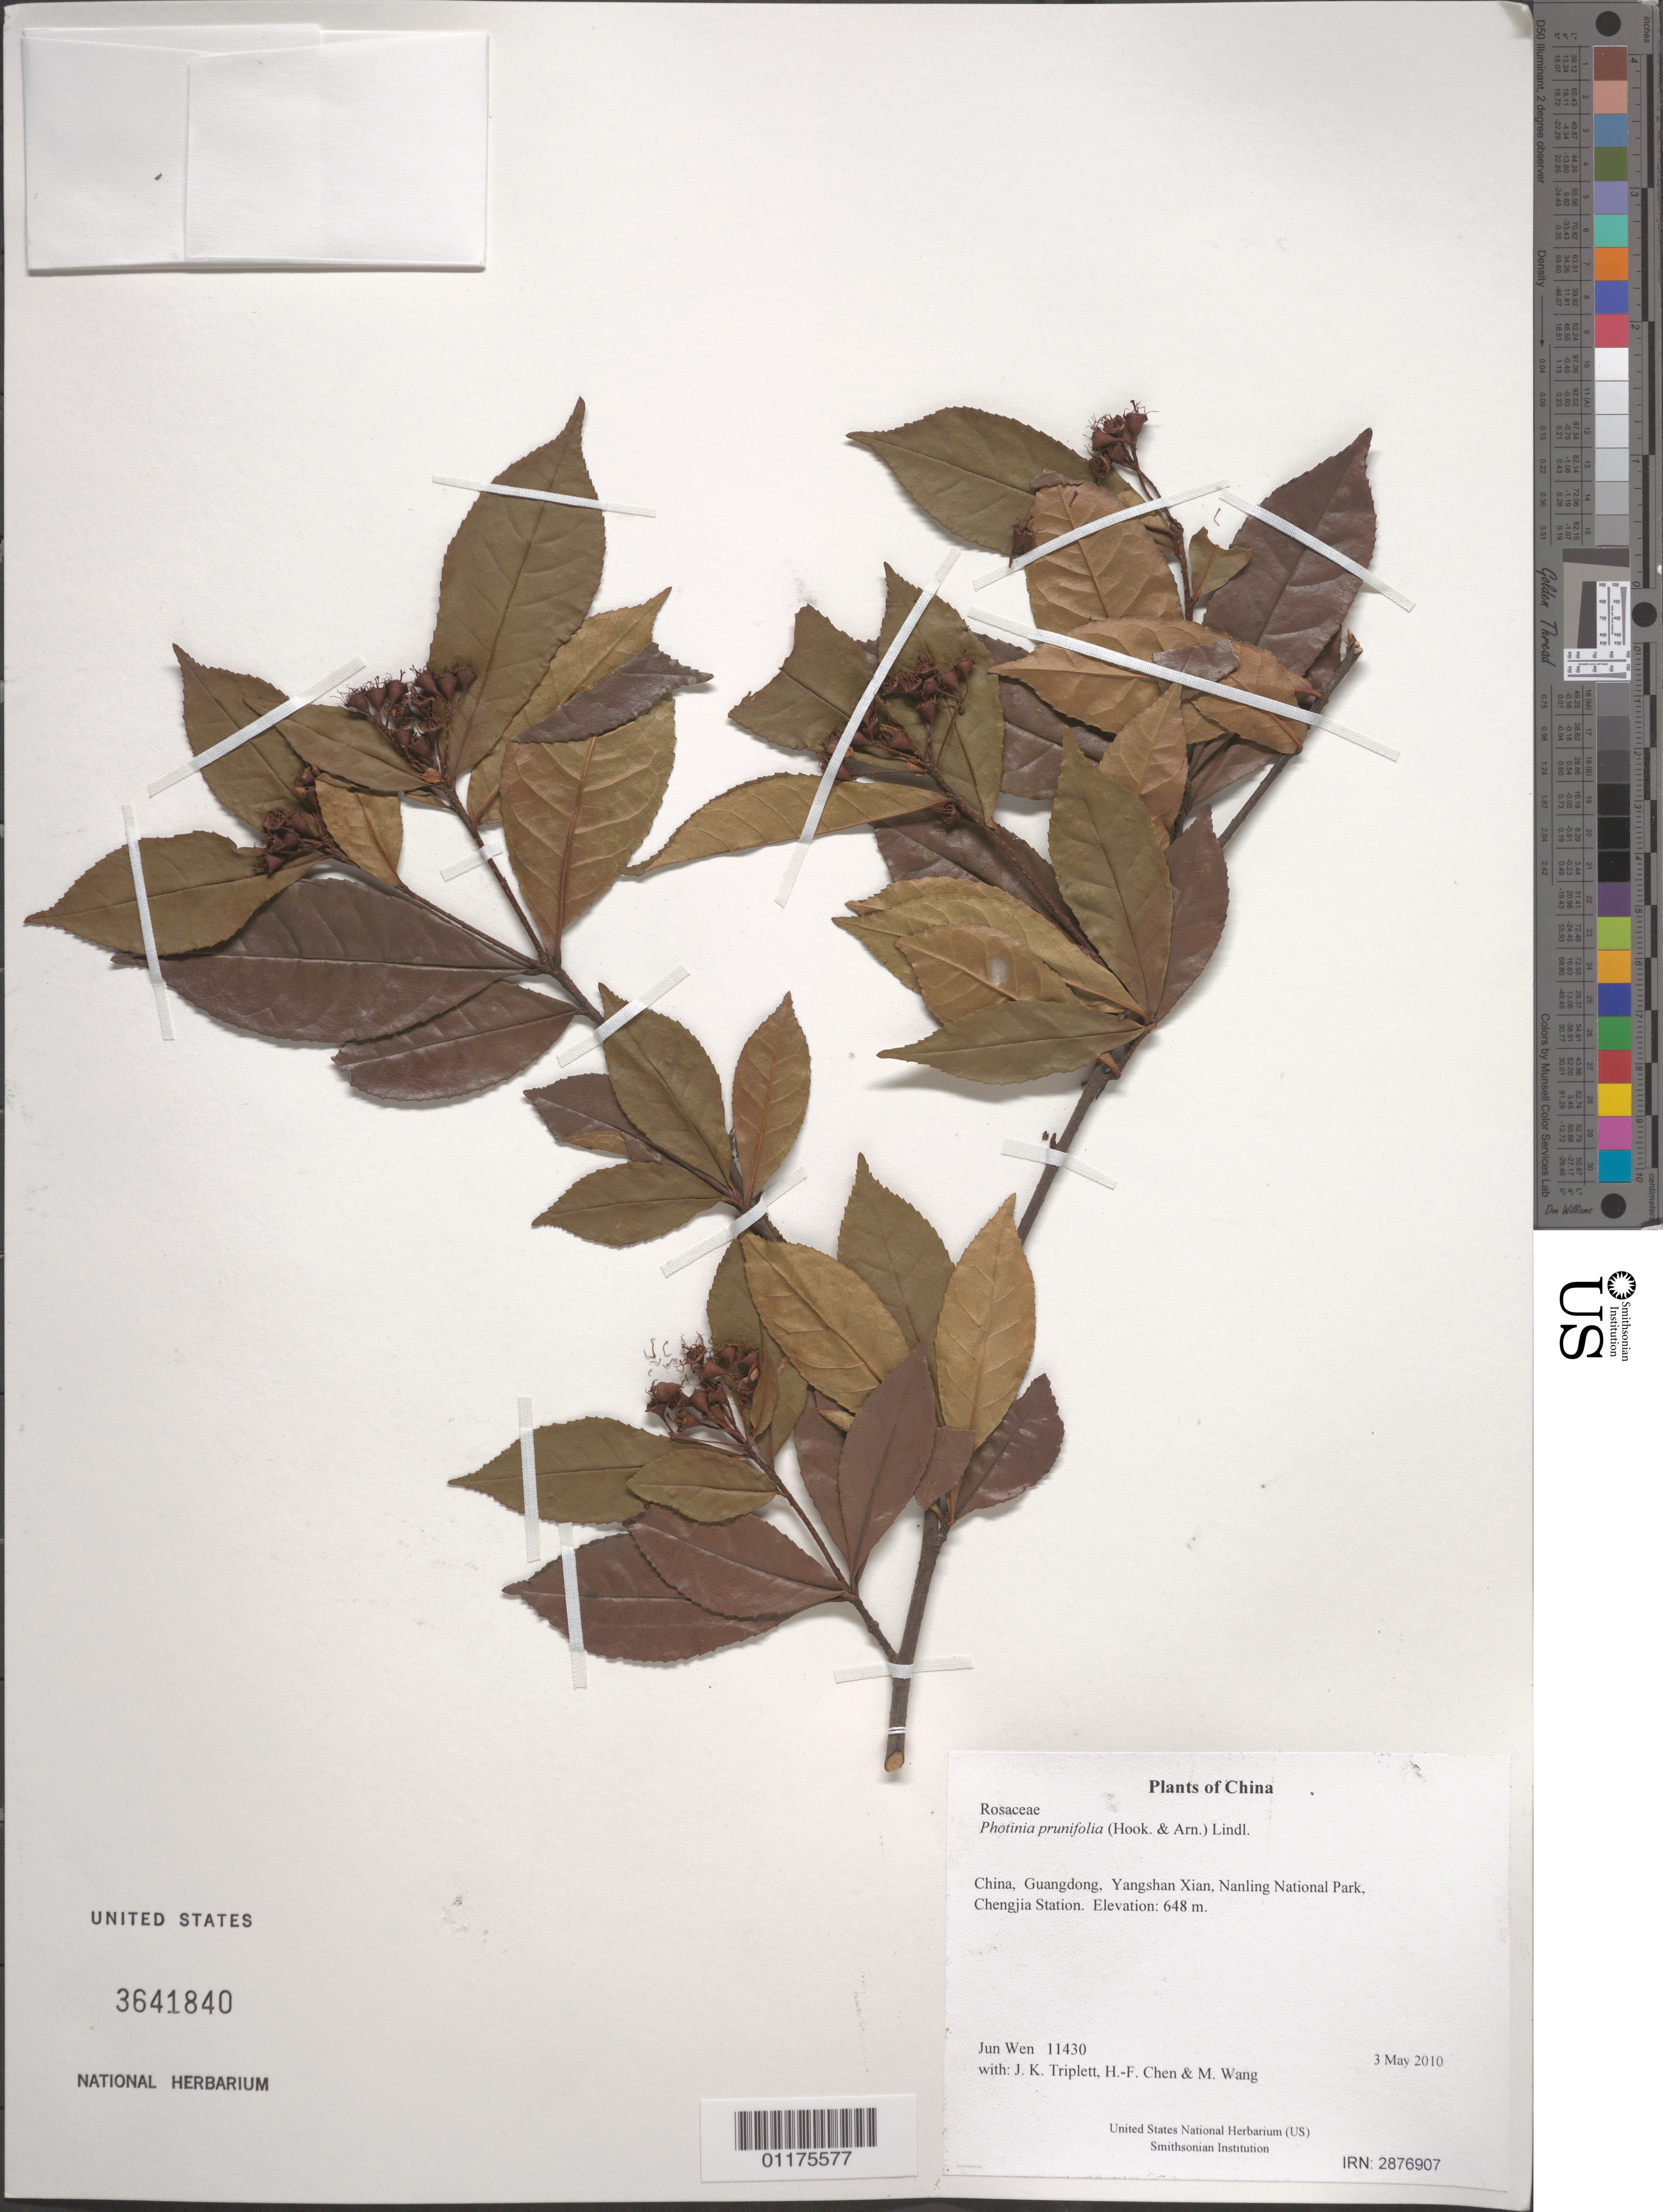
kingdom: Plantae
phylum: Tracheophyta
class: Magnoliopsida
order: Rosales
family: Rosaceae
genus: Photinia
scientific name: Photinia prunifolia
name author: (Hook. & Arn.) Lindl.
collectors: J. Wen, J. K. Triplett, H.-F. Chen & M. Wang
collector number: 11430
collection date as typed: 3 May 2010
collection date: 2010-05-03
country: China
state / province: Guangdong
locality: Yangshan Xian, Nanling National Park, Chengjia Station.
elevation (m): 648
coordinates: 24 45.624 N, 112 53.497 E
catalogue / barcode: US 3641840